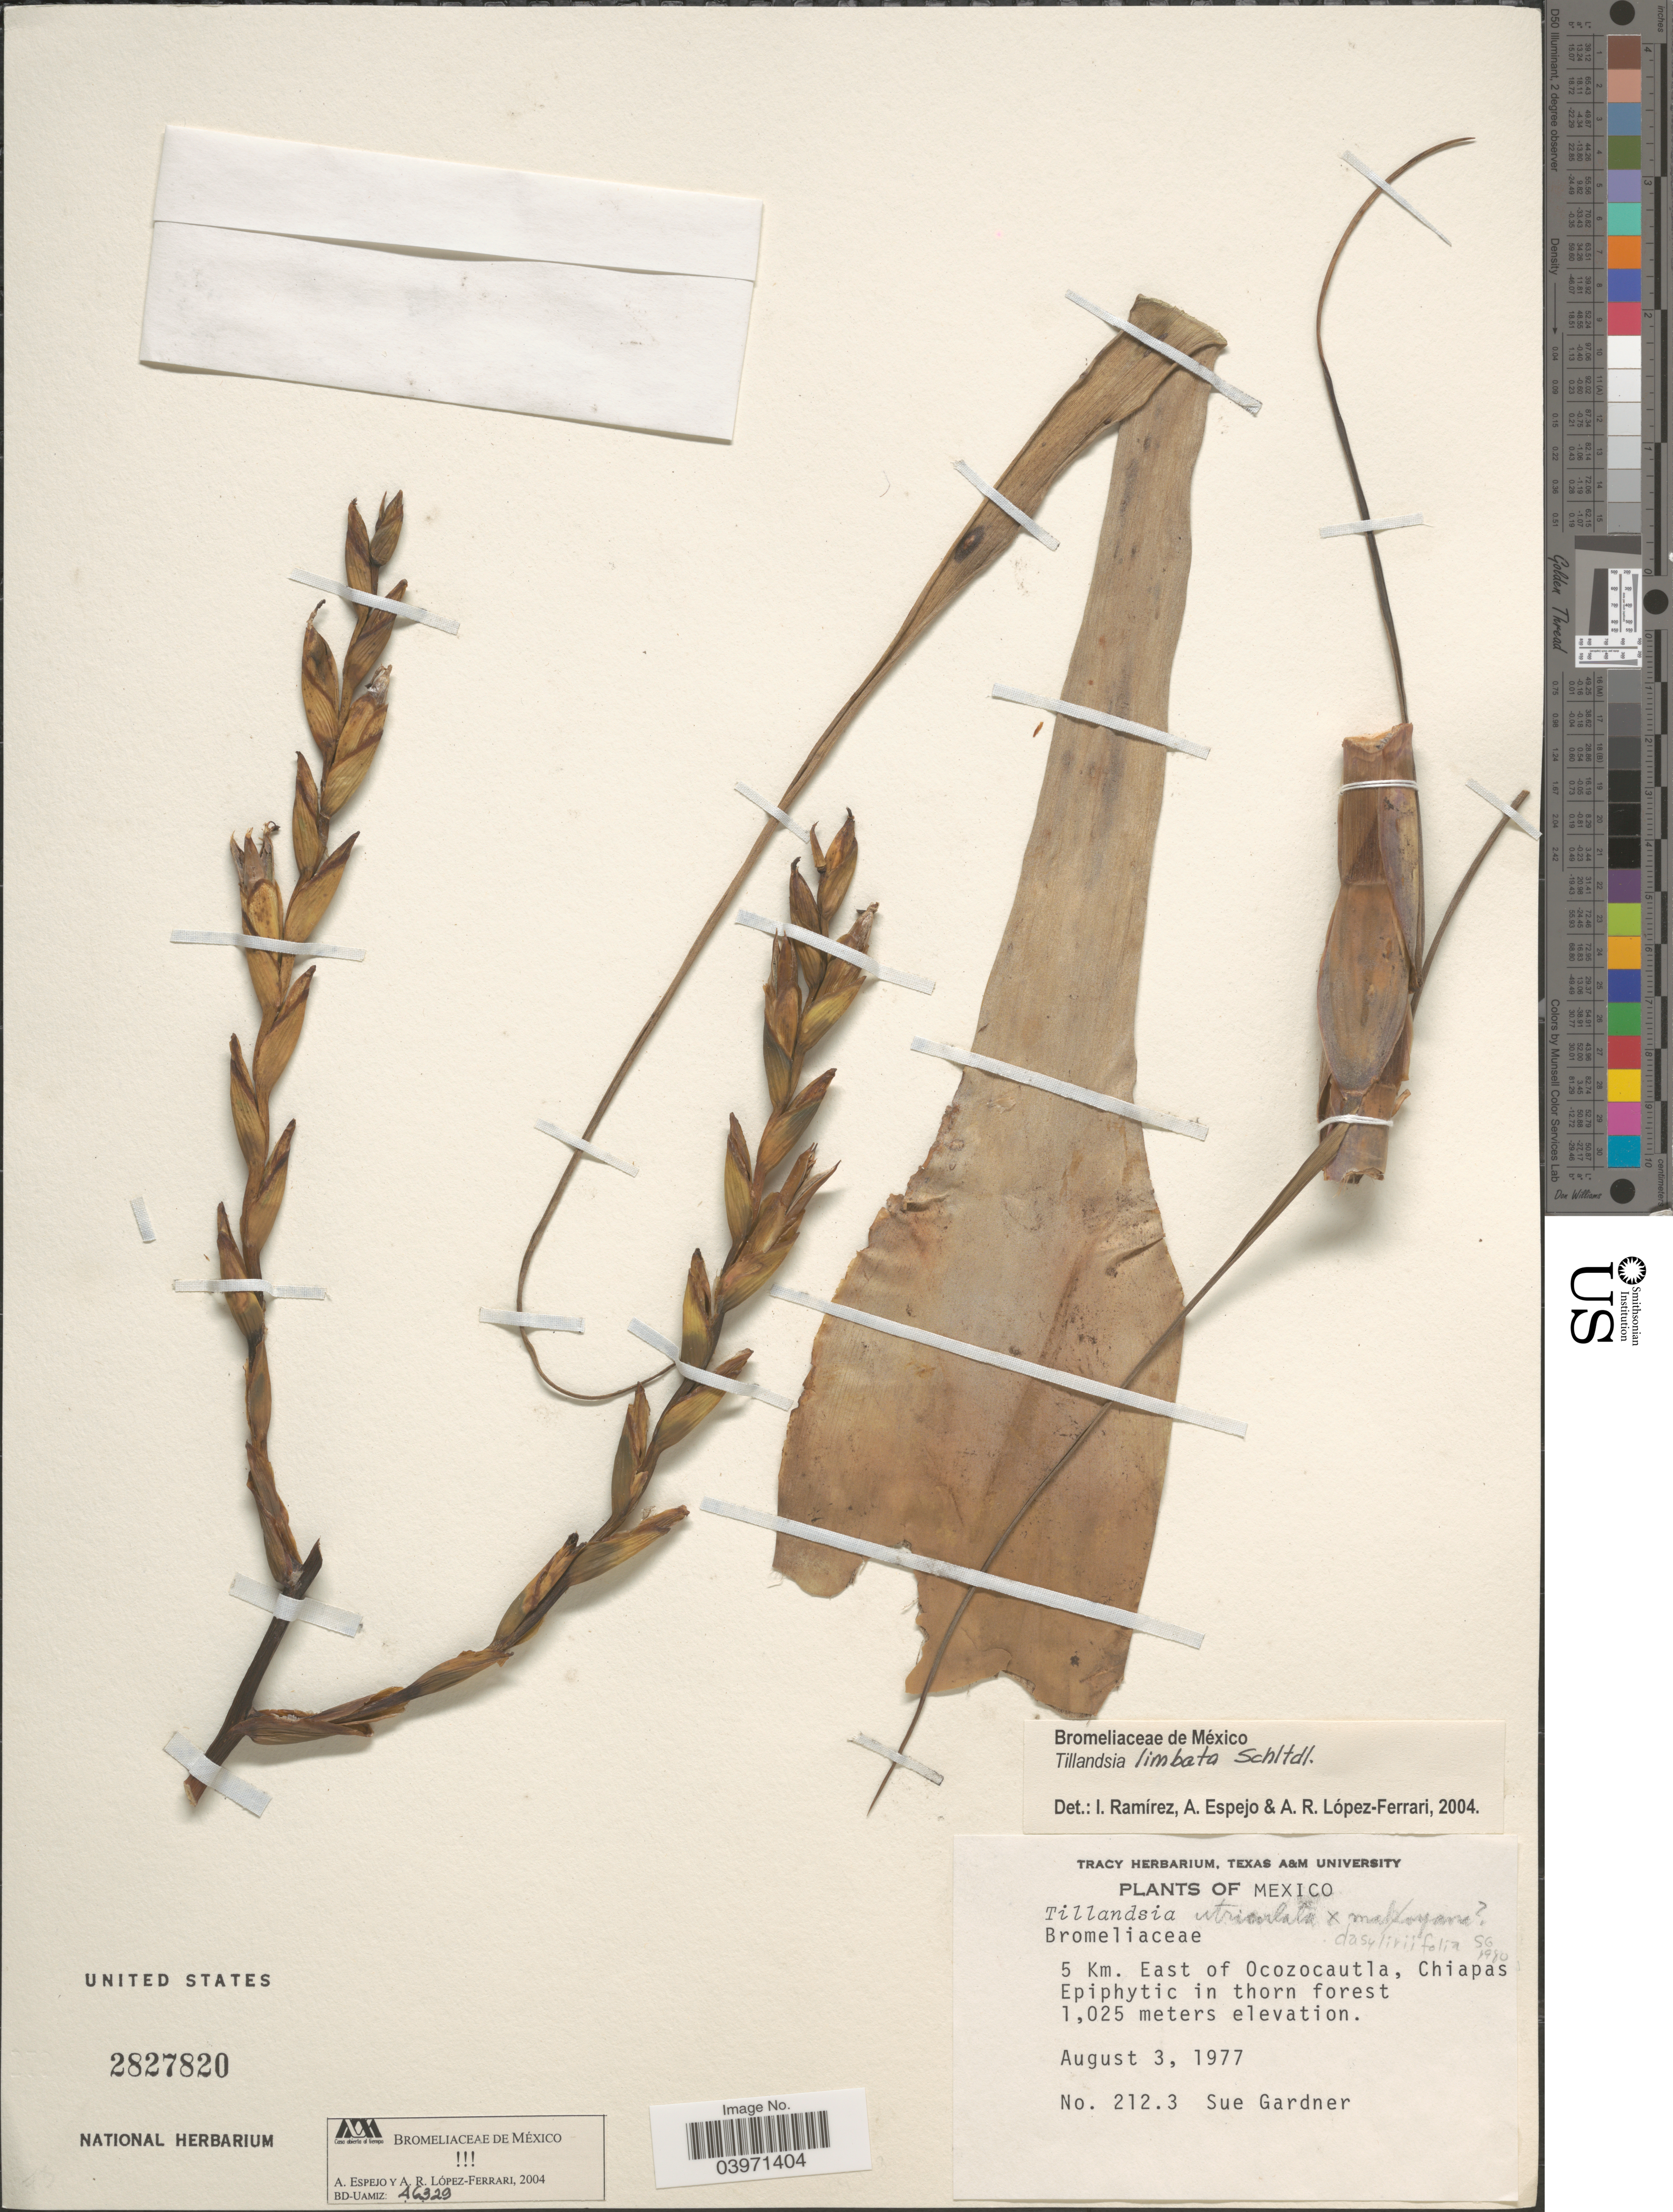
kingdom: Plantae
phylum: Tracheophyta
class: Liliopsida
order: Poales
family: Bromeliaceae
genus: Tillandsia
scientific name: Tillandsia limbata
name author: Schltdl.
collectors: S. Gardner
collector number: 2123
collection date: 1977-08-03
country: Mexico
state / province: Chiapas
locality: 5 Km. East of Ocozocautla.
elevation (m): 1025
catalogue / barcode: US 2827820